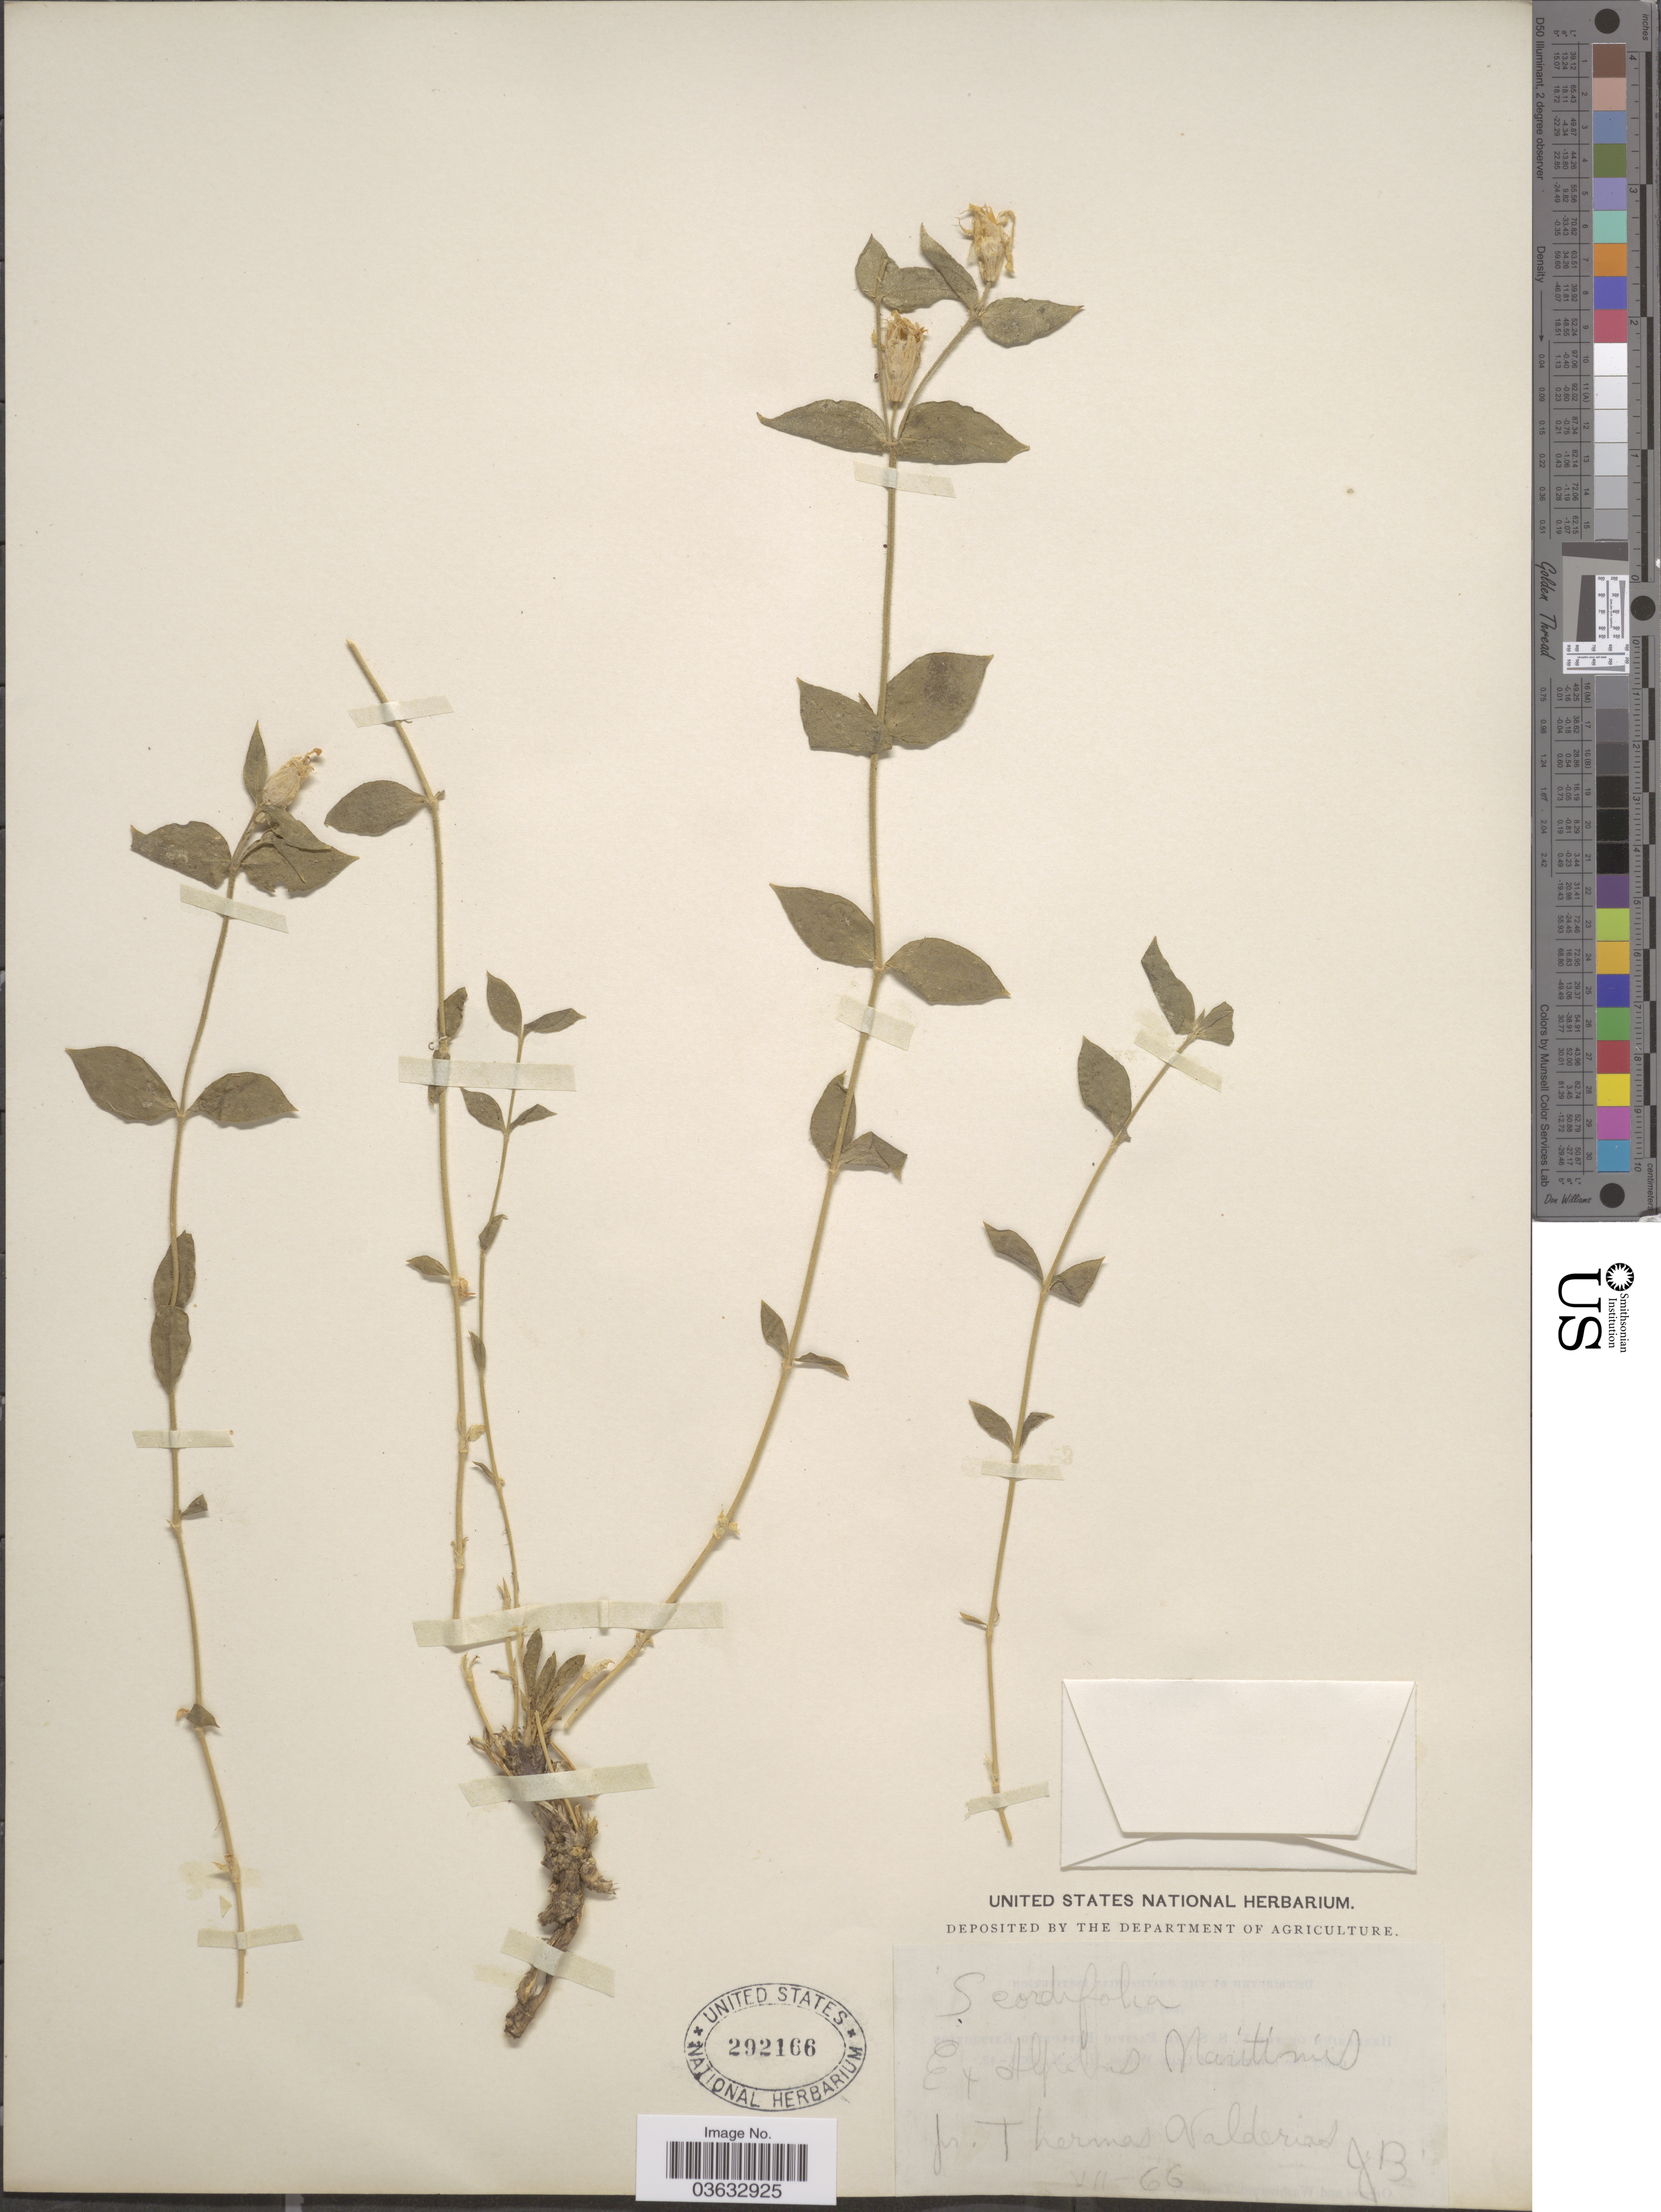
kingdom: Plantae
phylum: Tracheophyta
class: Magnoliopsida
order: Caryophyllales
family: Caryophyllaceae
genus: Silene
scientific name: Silene cordifolia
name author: All.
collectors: J. B.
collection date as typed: Transcribed d/m/y: /7/66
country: Italy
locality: Ex alpibus Maritimis pr. Thermas Valderias.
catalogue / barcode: US 292166